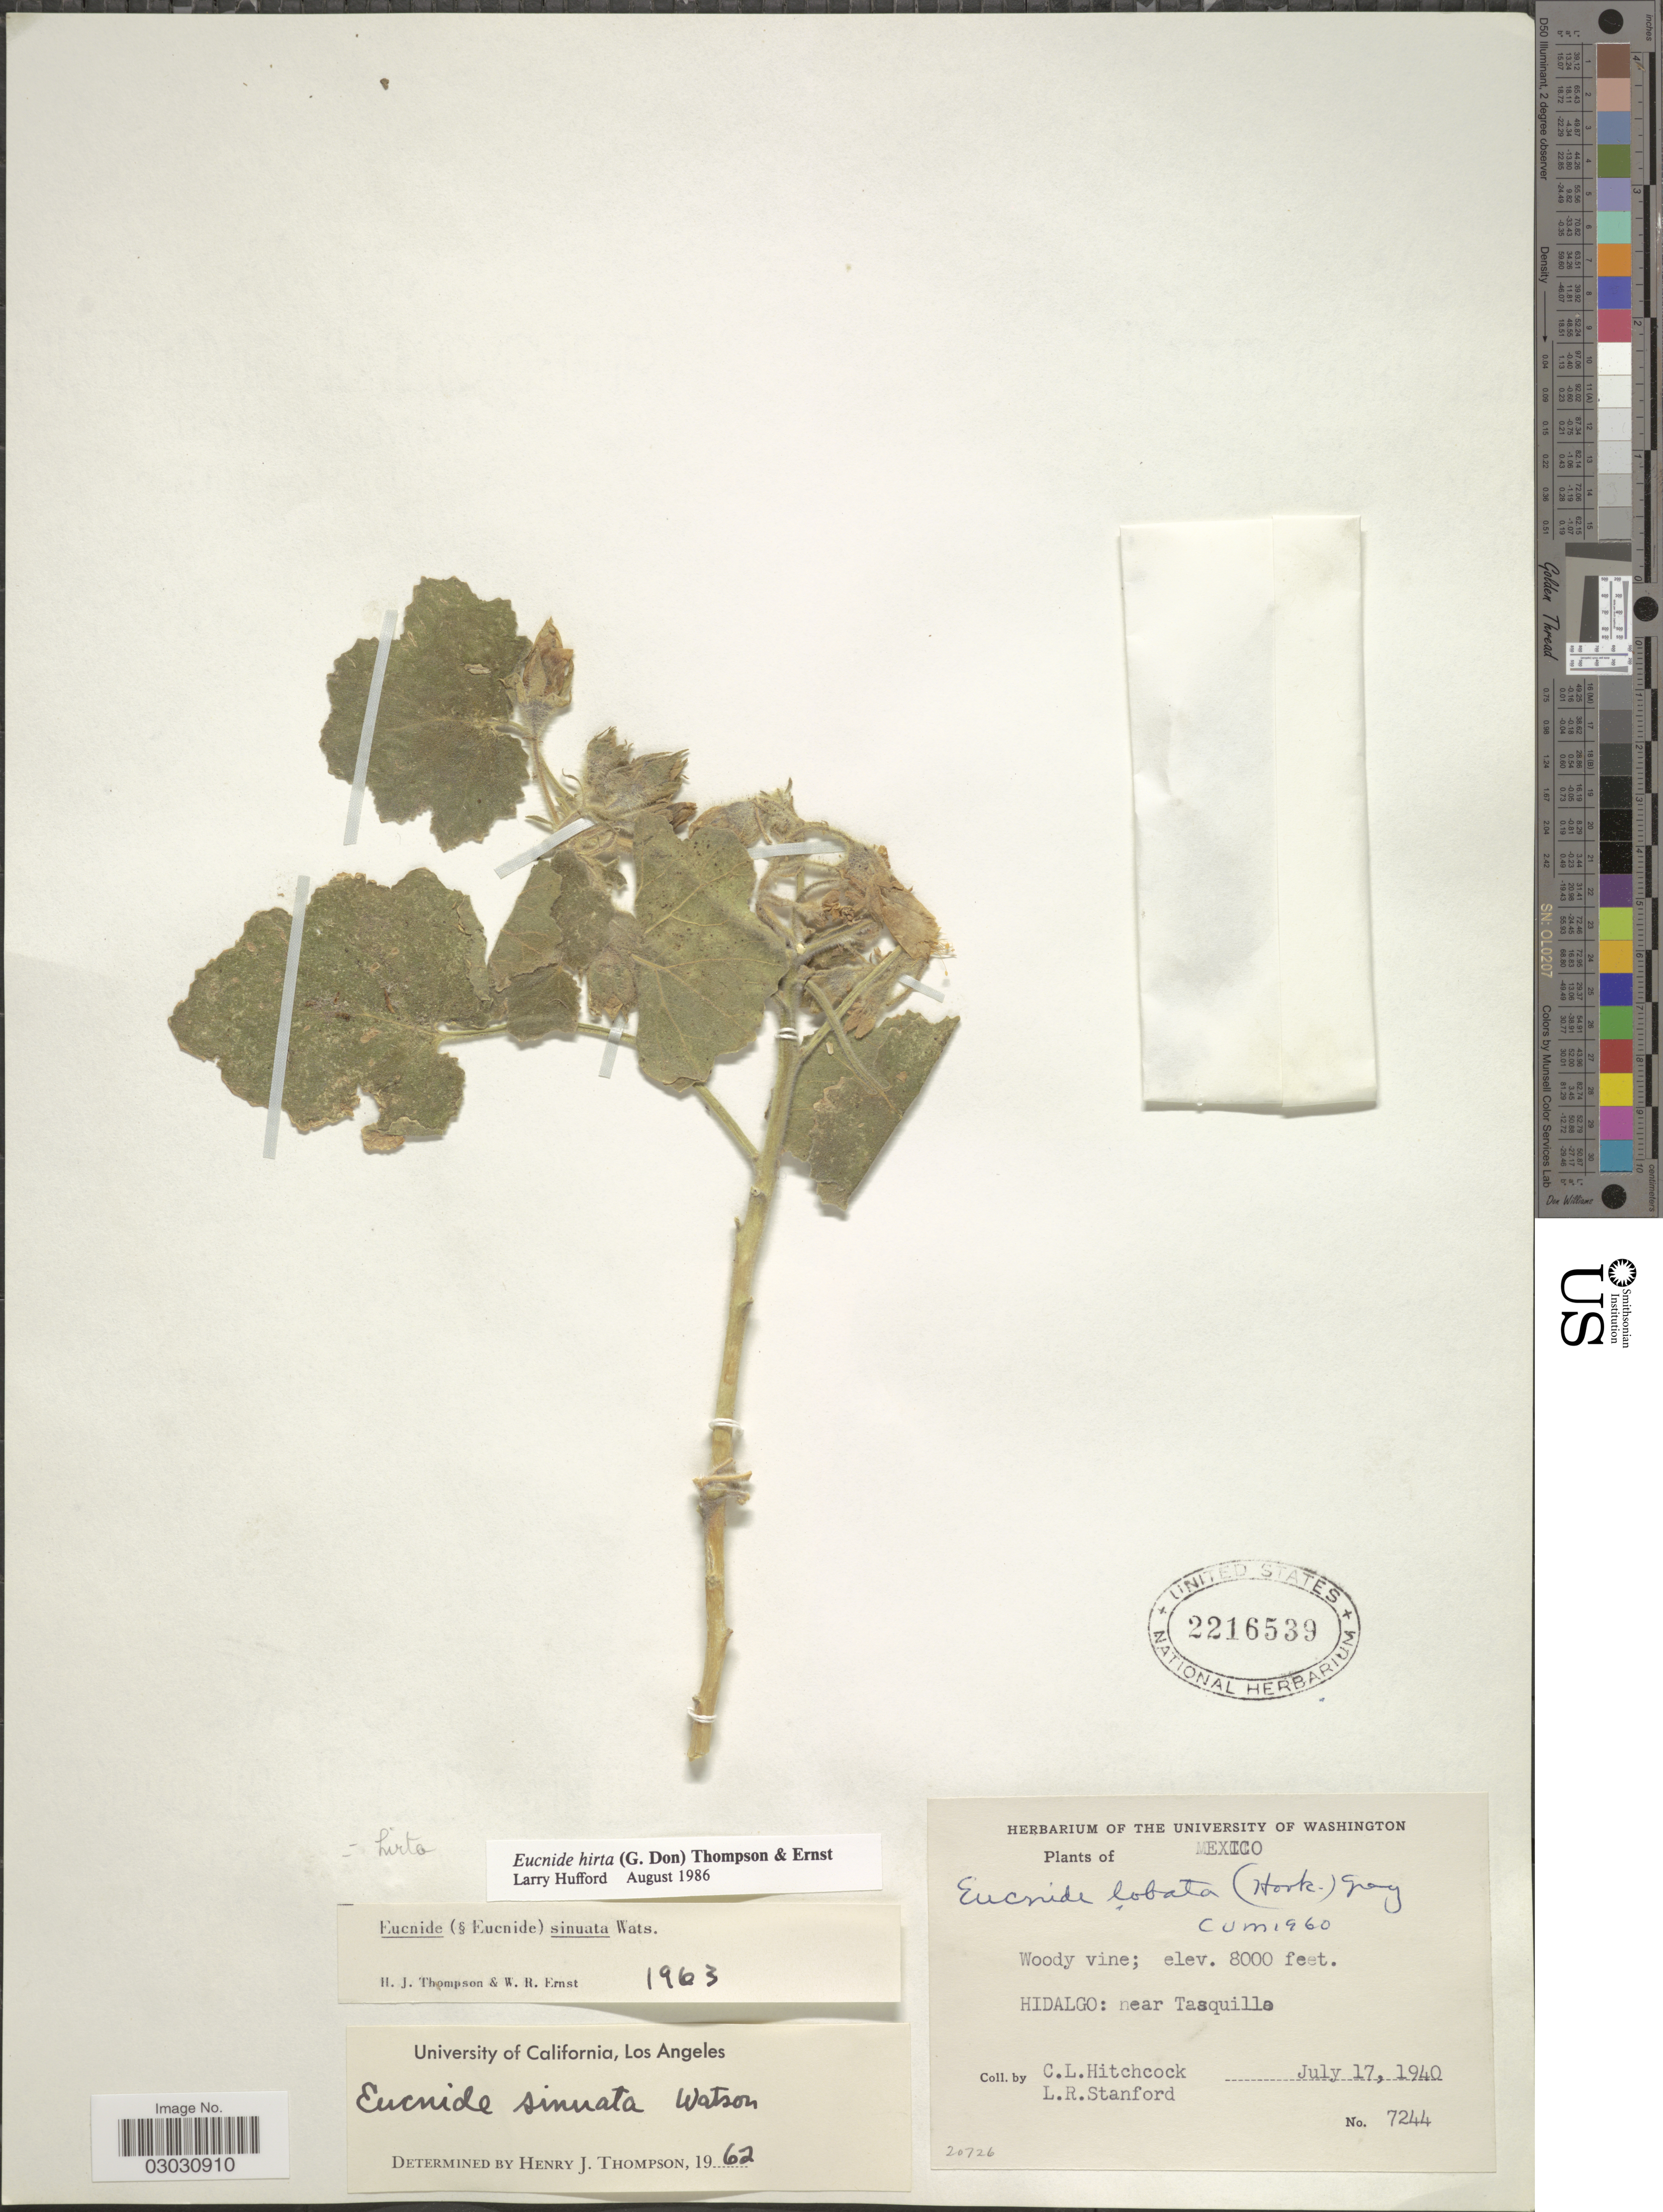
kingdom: Plantae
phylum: Tracheophyta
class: Magnoliopsida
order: Cornales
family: Loasaceae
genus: Eucnide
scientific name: Eucnide hirta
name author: (G. Don) H.J. Thomps. & W.R. Ernst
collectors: C. L. Hitchcock & L. R. Stanford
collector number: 7244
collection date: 1940-07-17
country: Mexico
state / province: Hidalgo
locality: Near Tasquillo.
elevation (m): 2438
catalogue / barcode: US 2216539